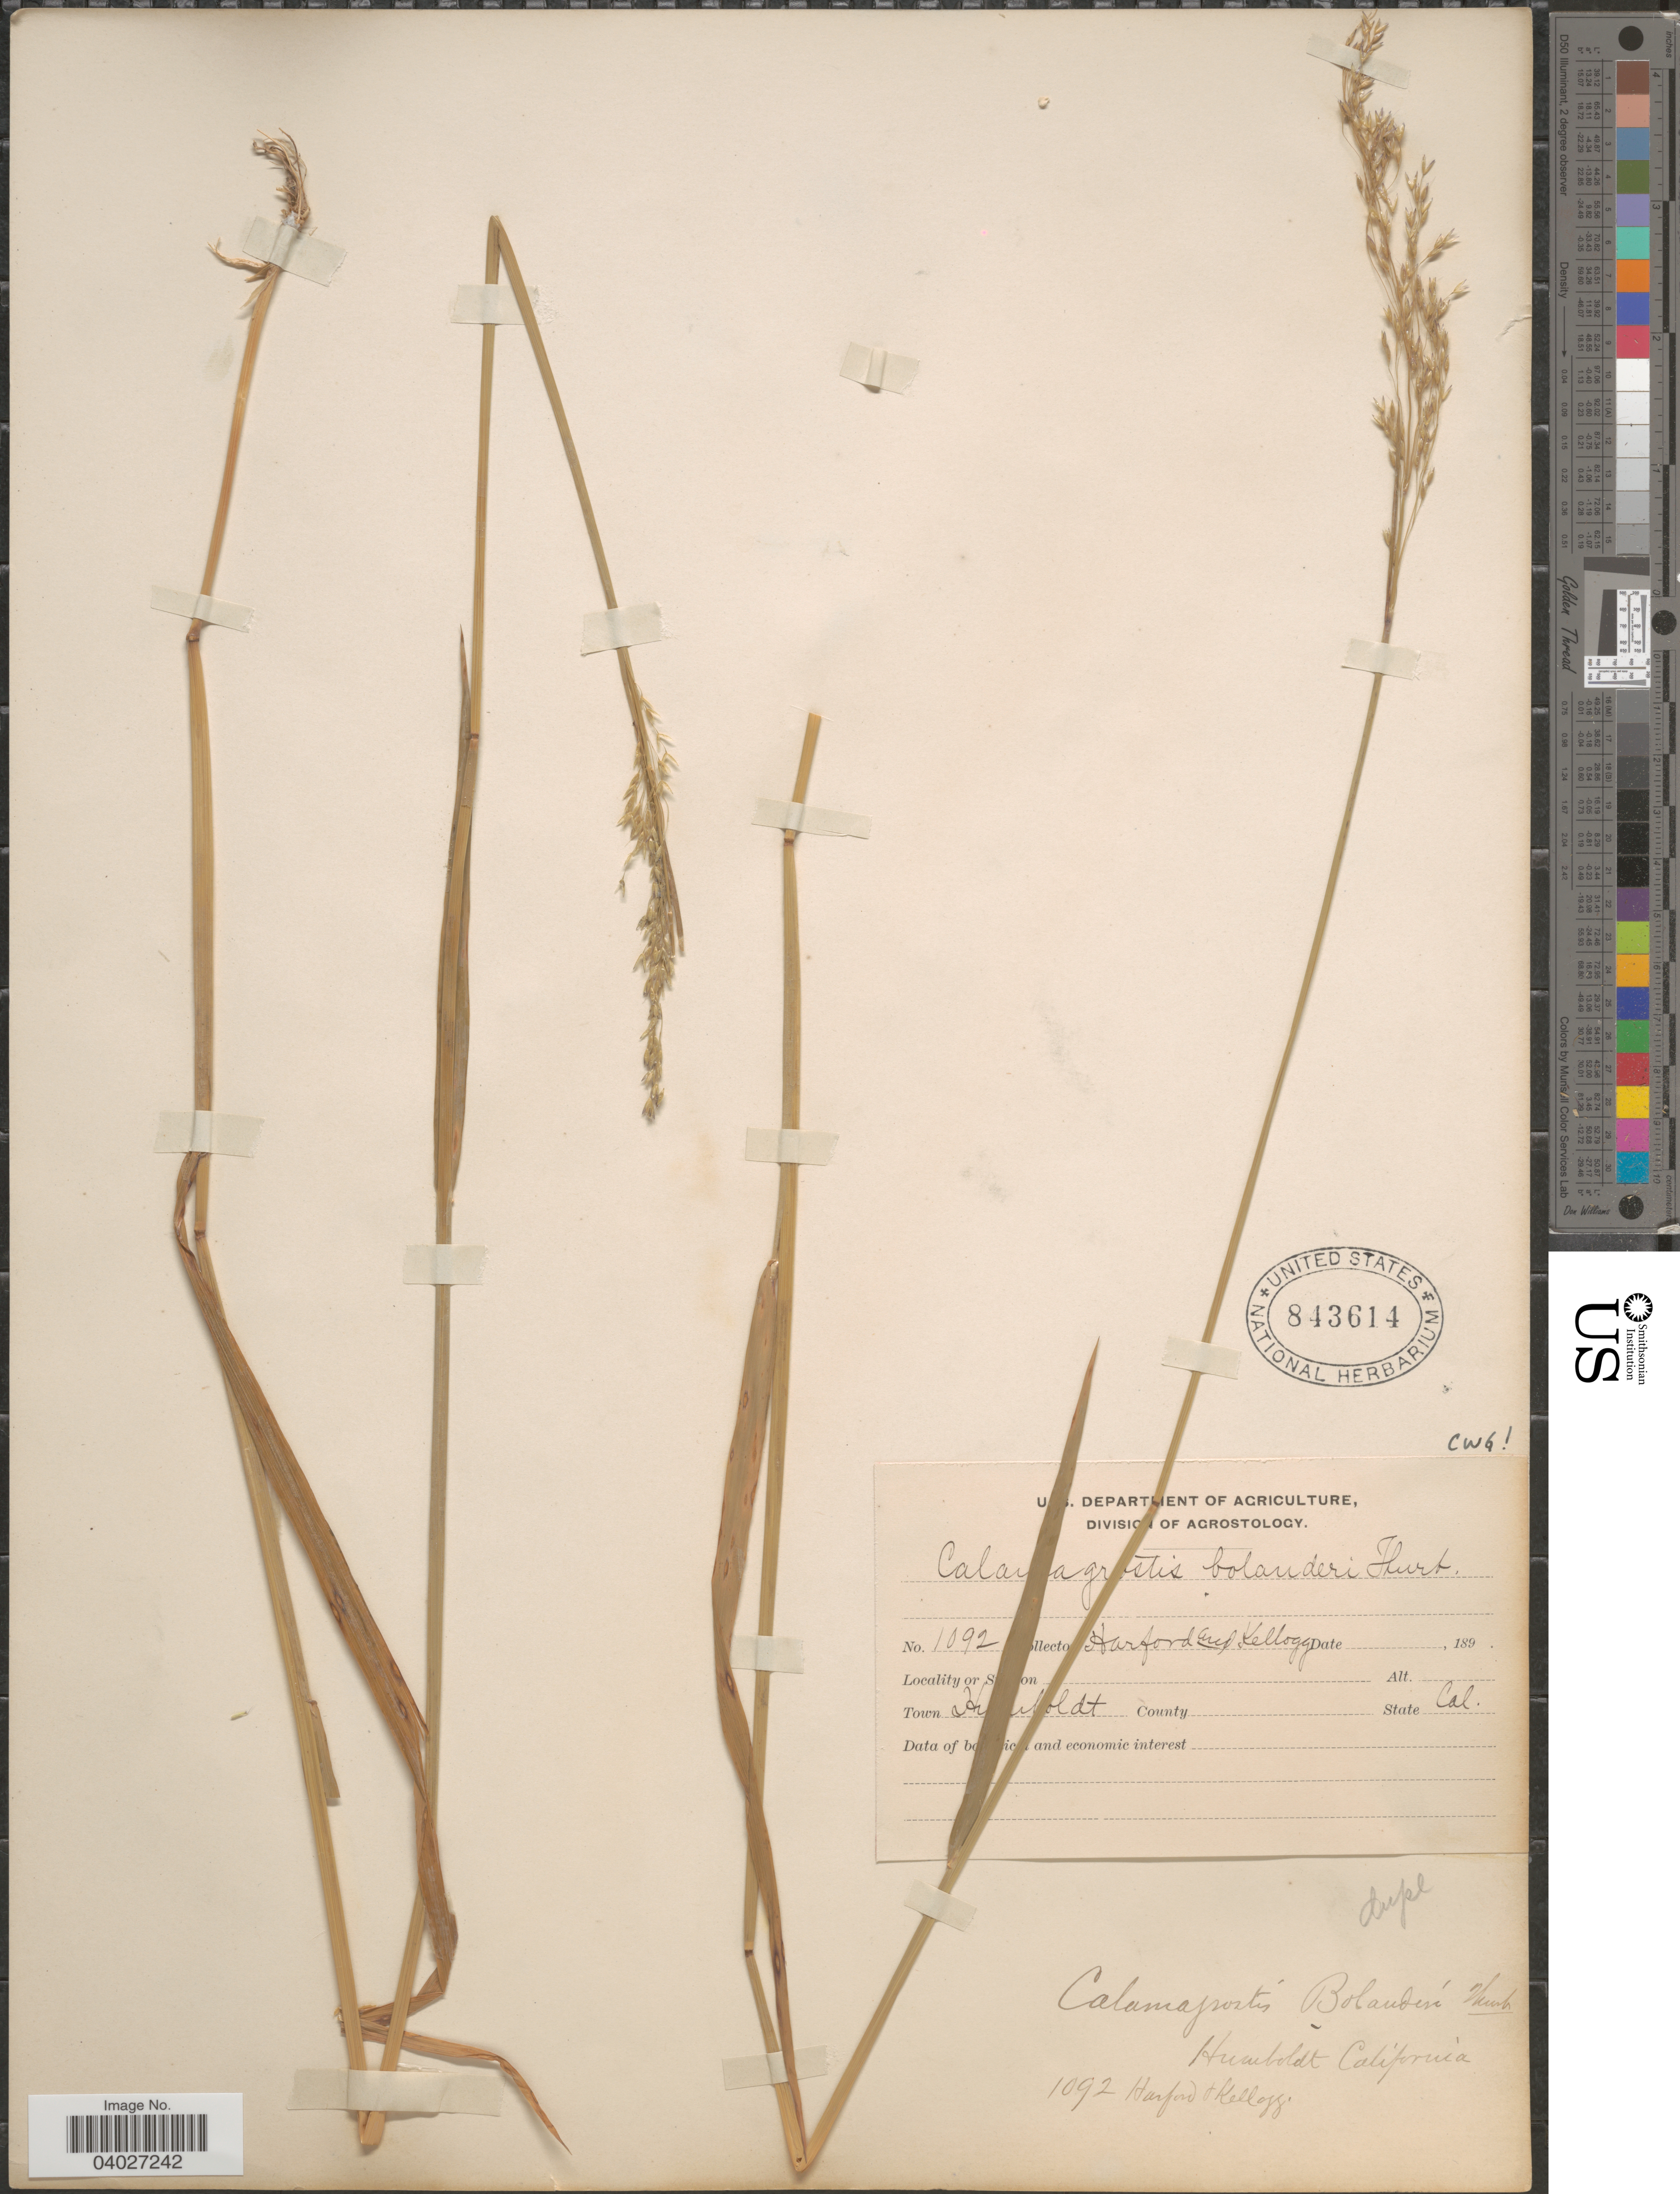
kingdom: Plantae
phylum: Tracheophyta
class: Liliopsida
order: Poales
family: Poaceae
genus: Calamagrostis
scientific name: Calamagrostis bolanderi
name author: Thurb.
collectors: Harford & -- Kellogg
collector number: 1092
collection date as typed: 189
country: United States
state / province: California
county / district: Humboldt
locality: Town Humboldt.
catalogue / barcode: US 843614